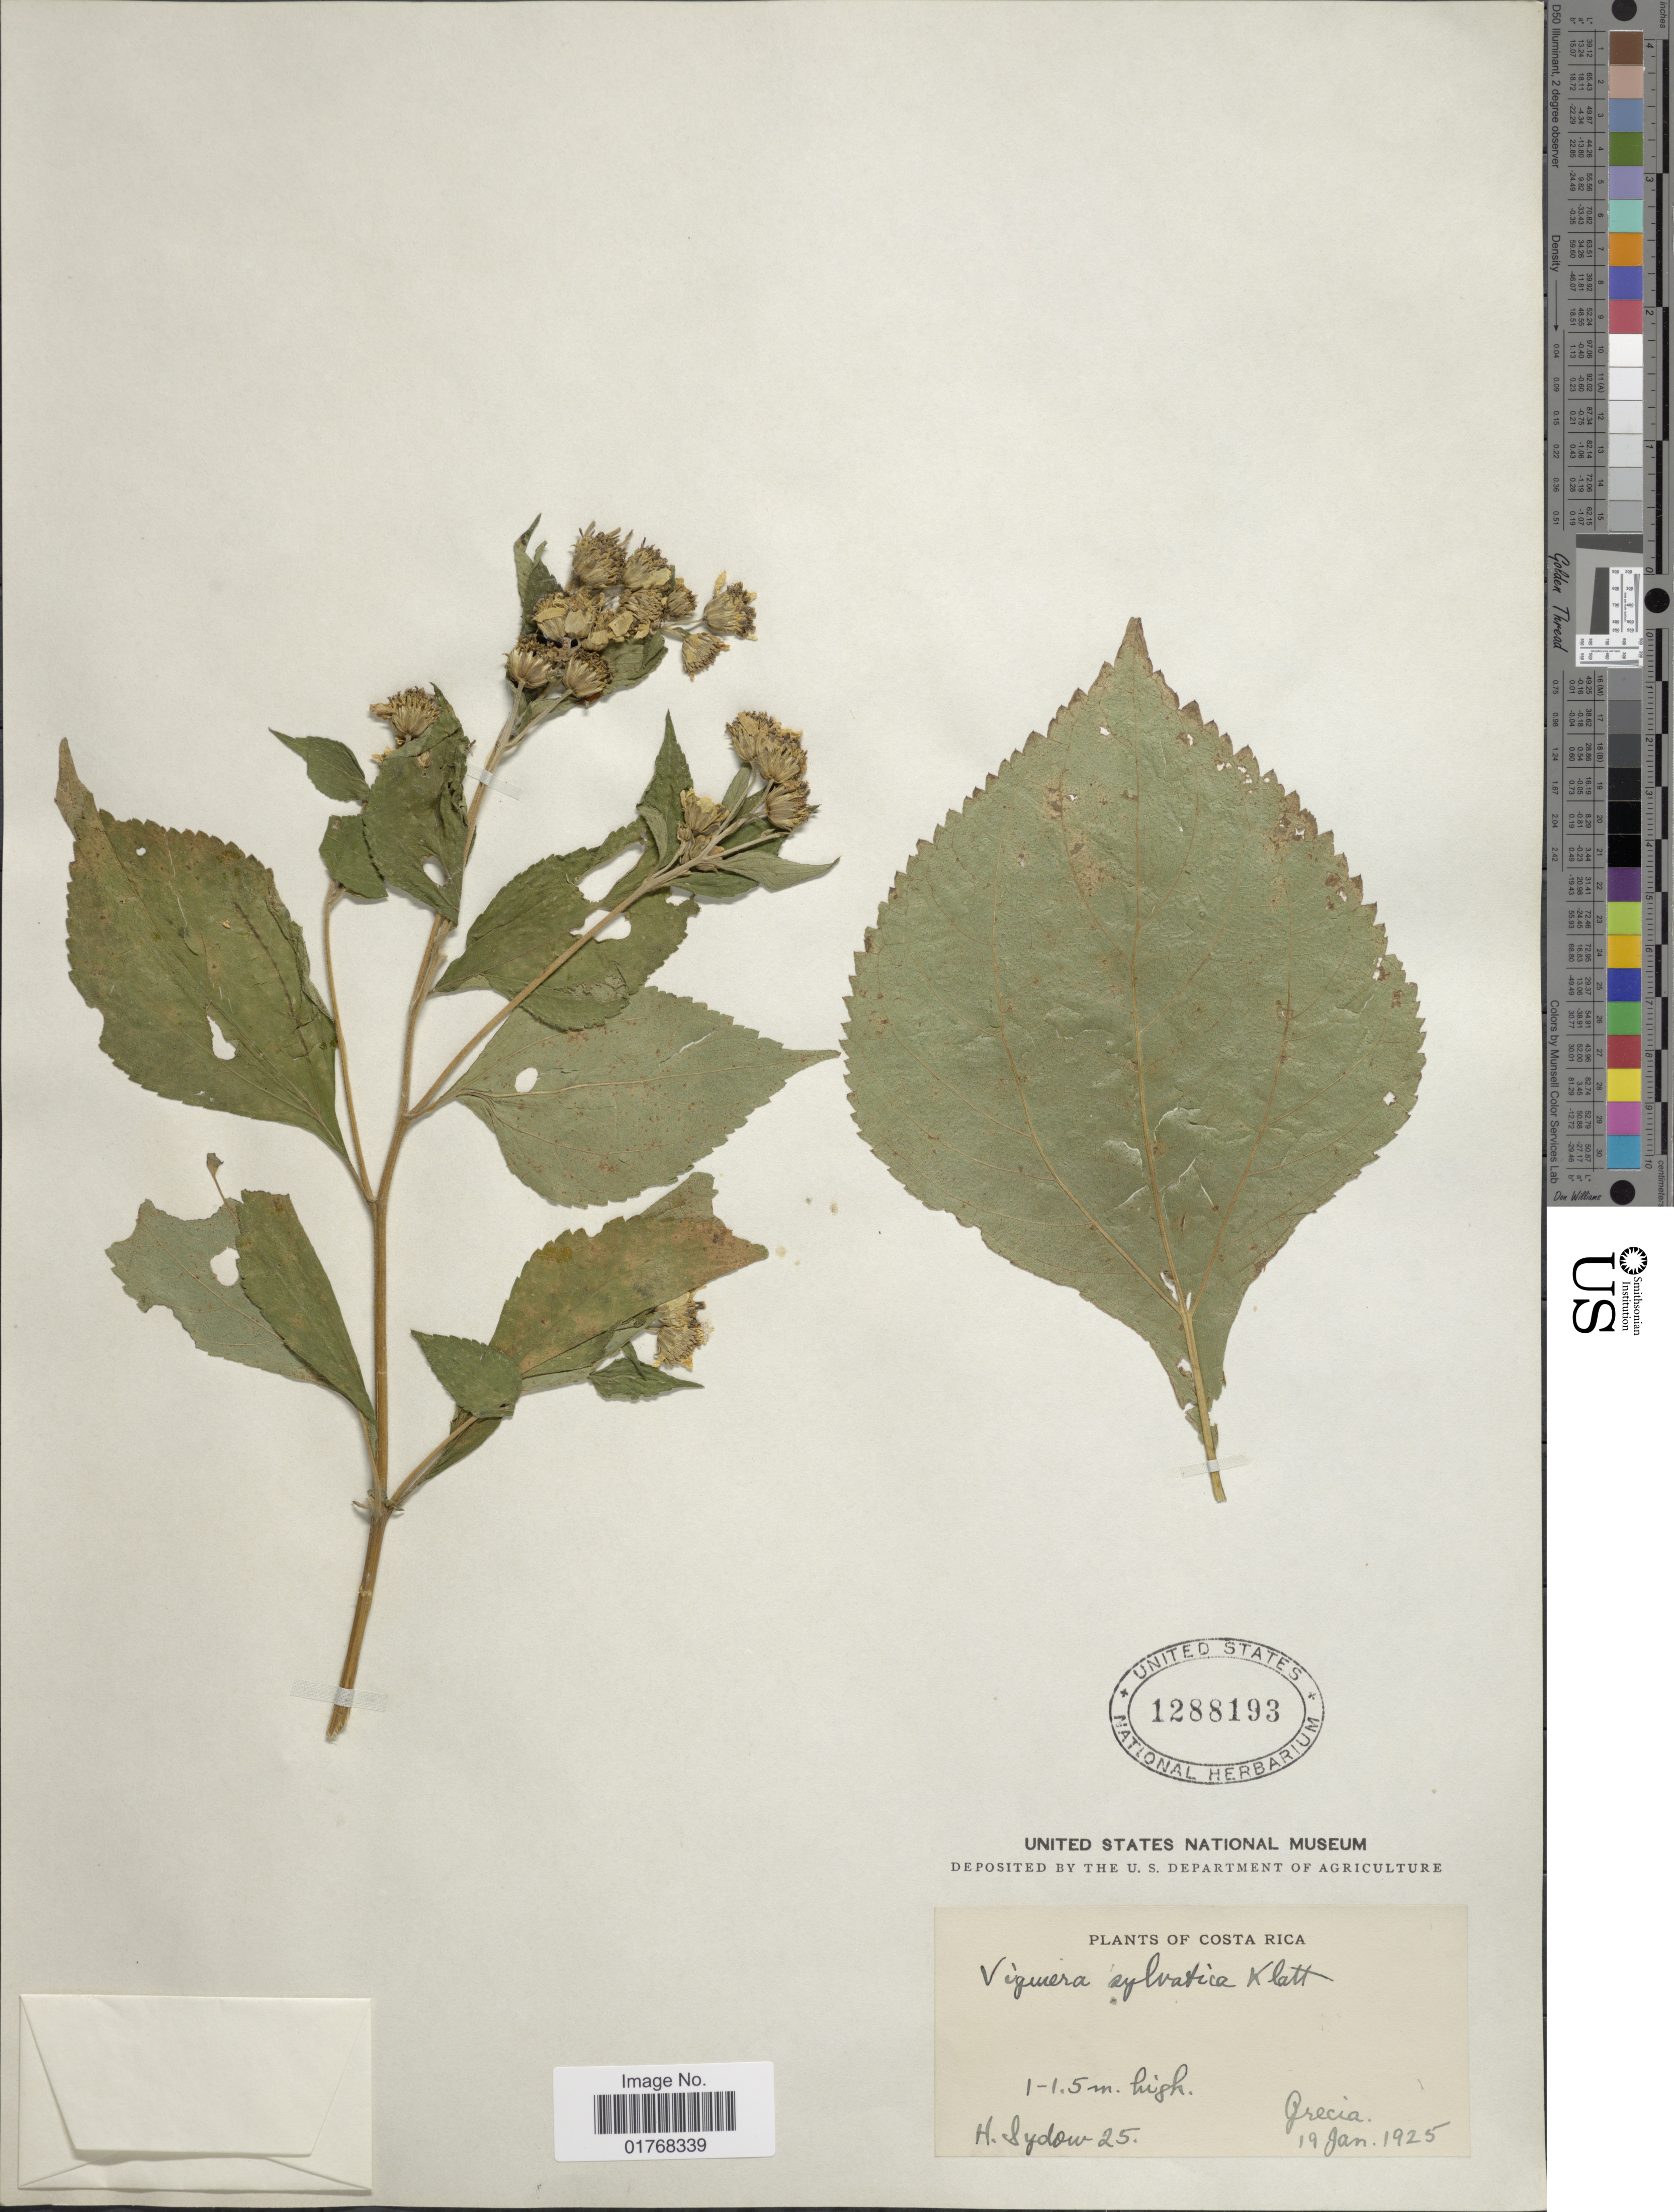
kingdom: Plantae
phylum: Tracheophyta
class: Magnoliopsida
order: Asterales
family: Asteraceae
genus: Viguiera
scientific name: Viguiera sylvatica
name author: Klatt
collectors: H. Sydow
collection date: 1925-01-19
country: Costa Rica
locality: Grecia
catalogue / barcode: US 1288193